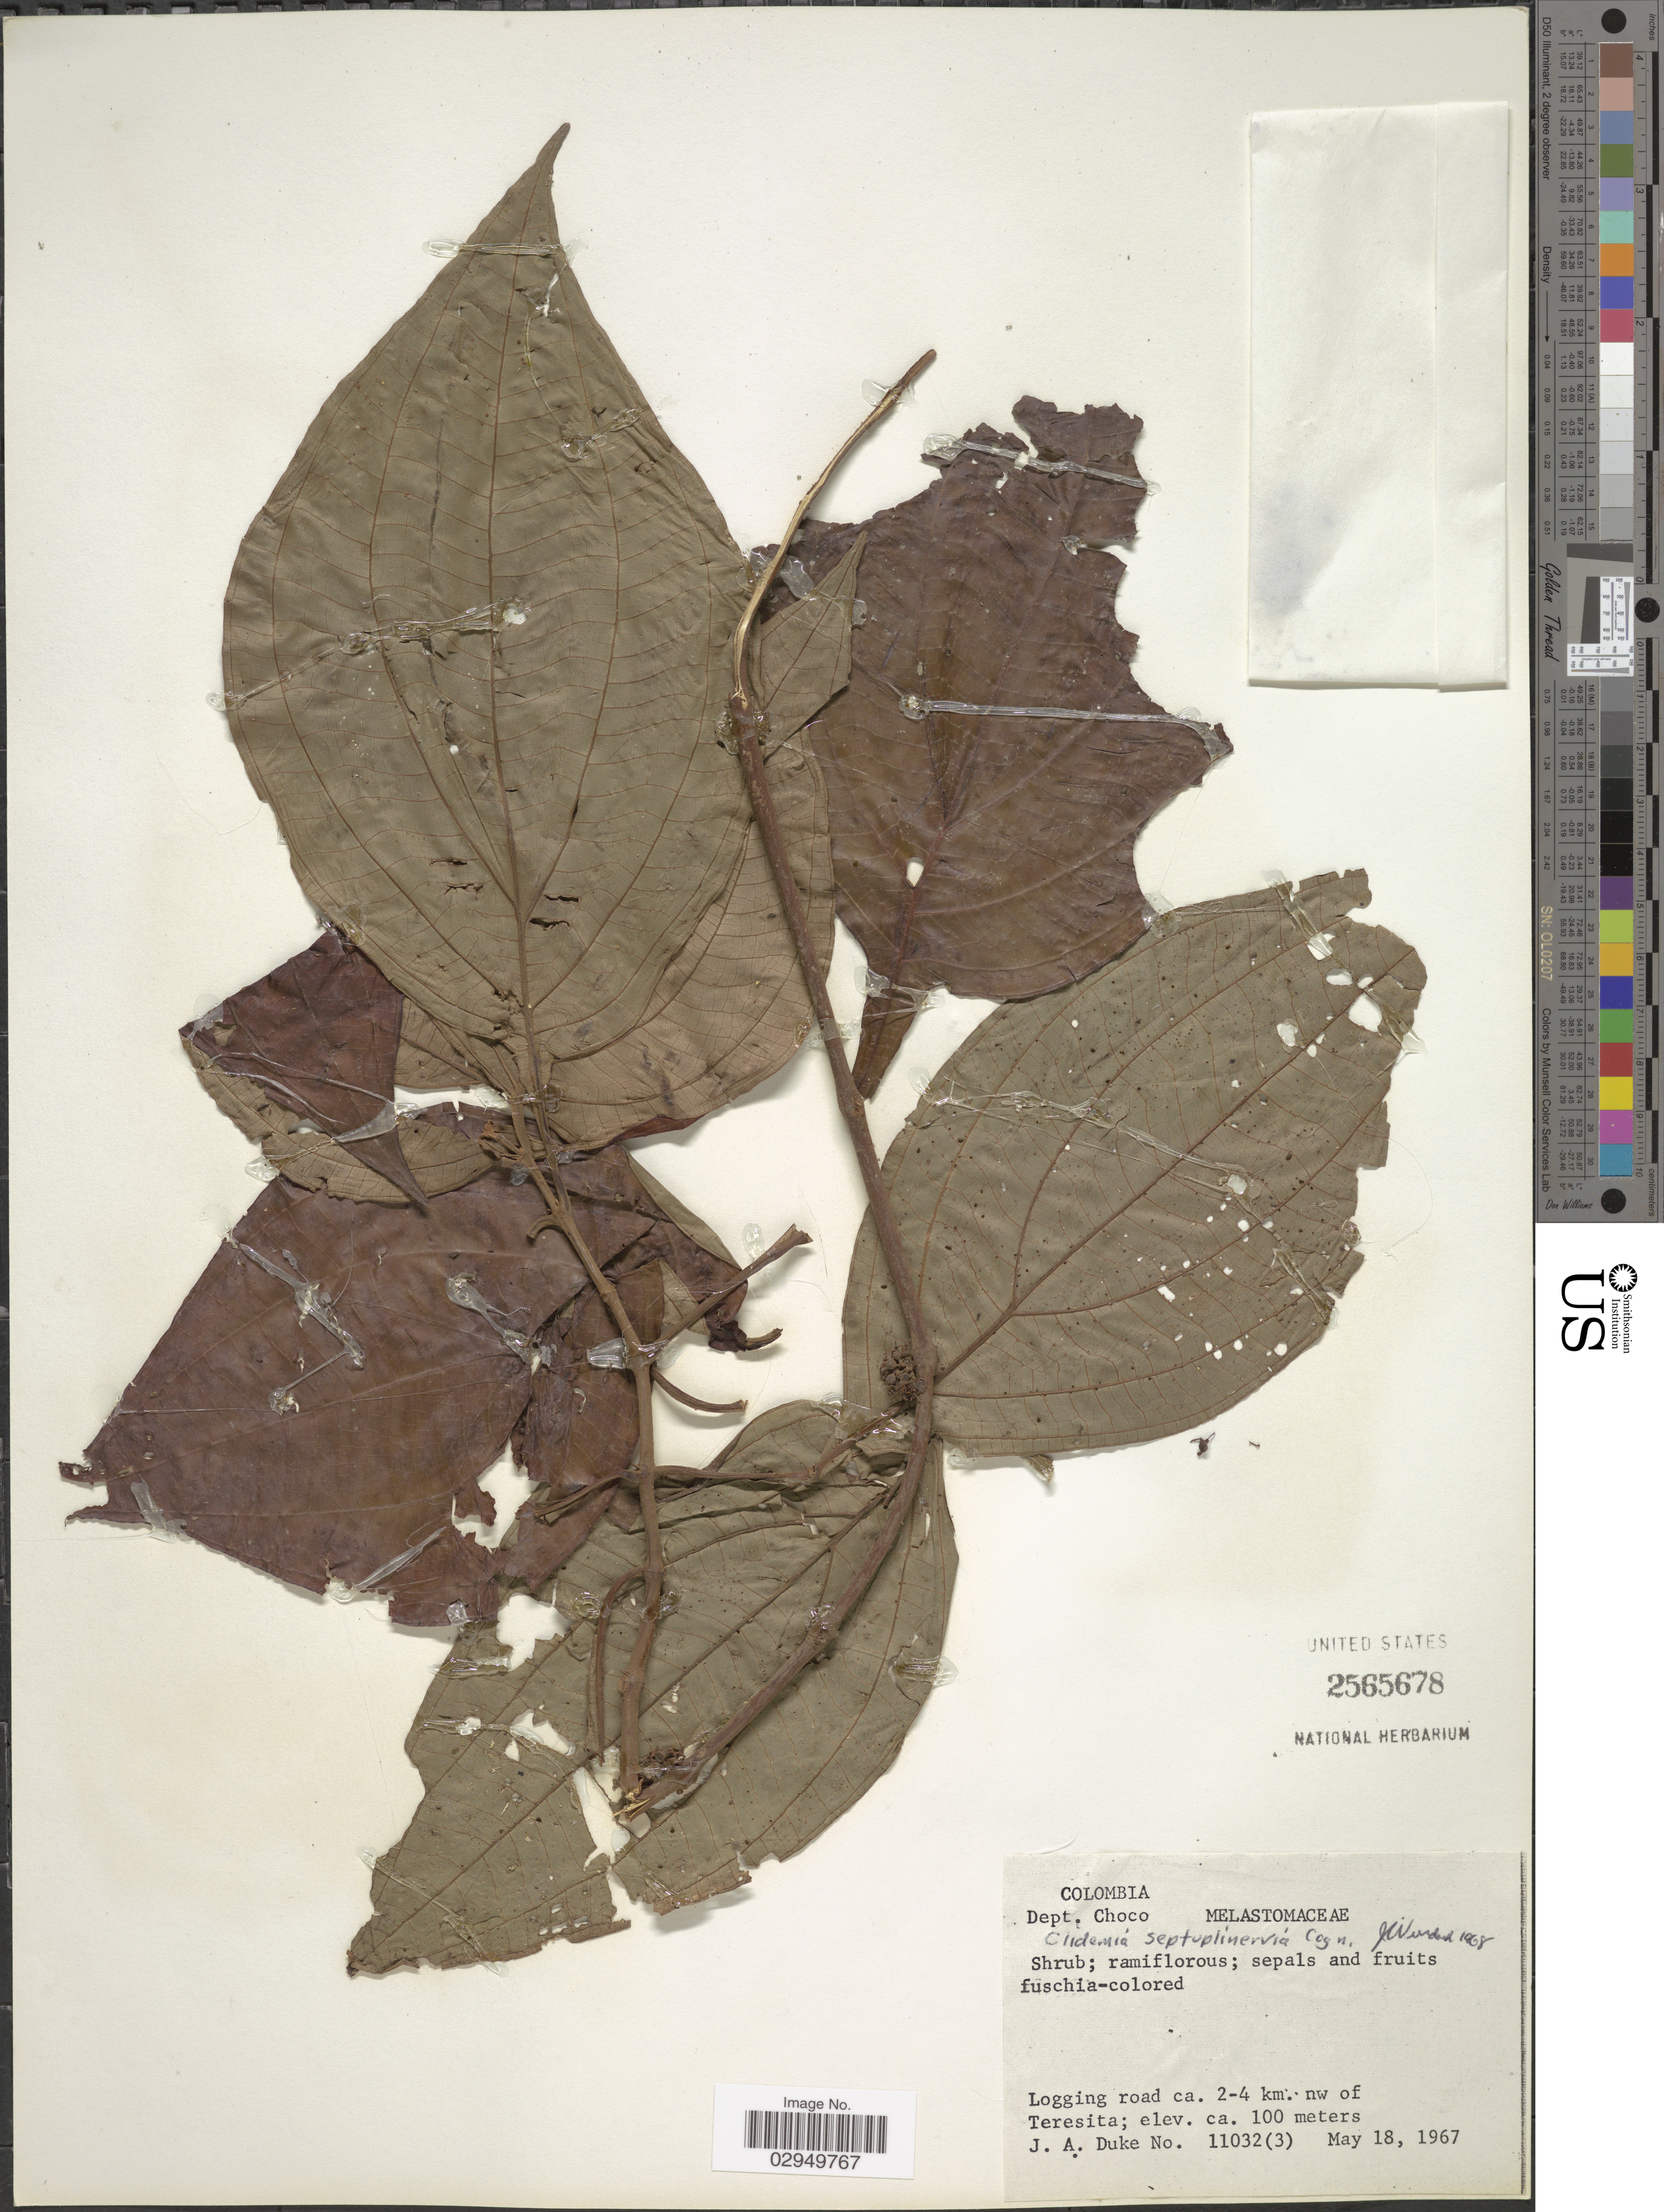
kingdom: Plantae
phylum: Tracheophyta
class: Magnoliopsida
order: Myrtales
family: Melastomataceae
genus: Clidemia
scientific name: Clidemia septuplinervia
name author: Cogn.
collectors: J. A. Duke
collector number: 11032(3)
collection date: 1967-05-18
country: Colombia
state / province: Chocó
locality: Dept. Choco. Logging road ca. 2-4 km. nw of Teresita.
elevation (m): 100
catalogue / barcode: US 2565678